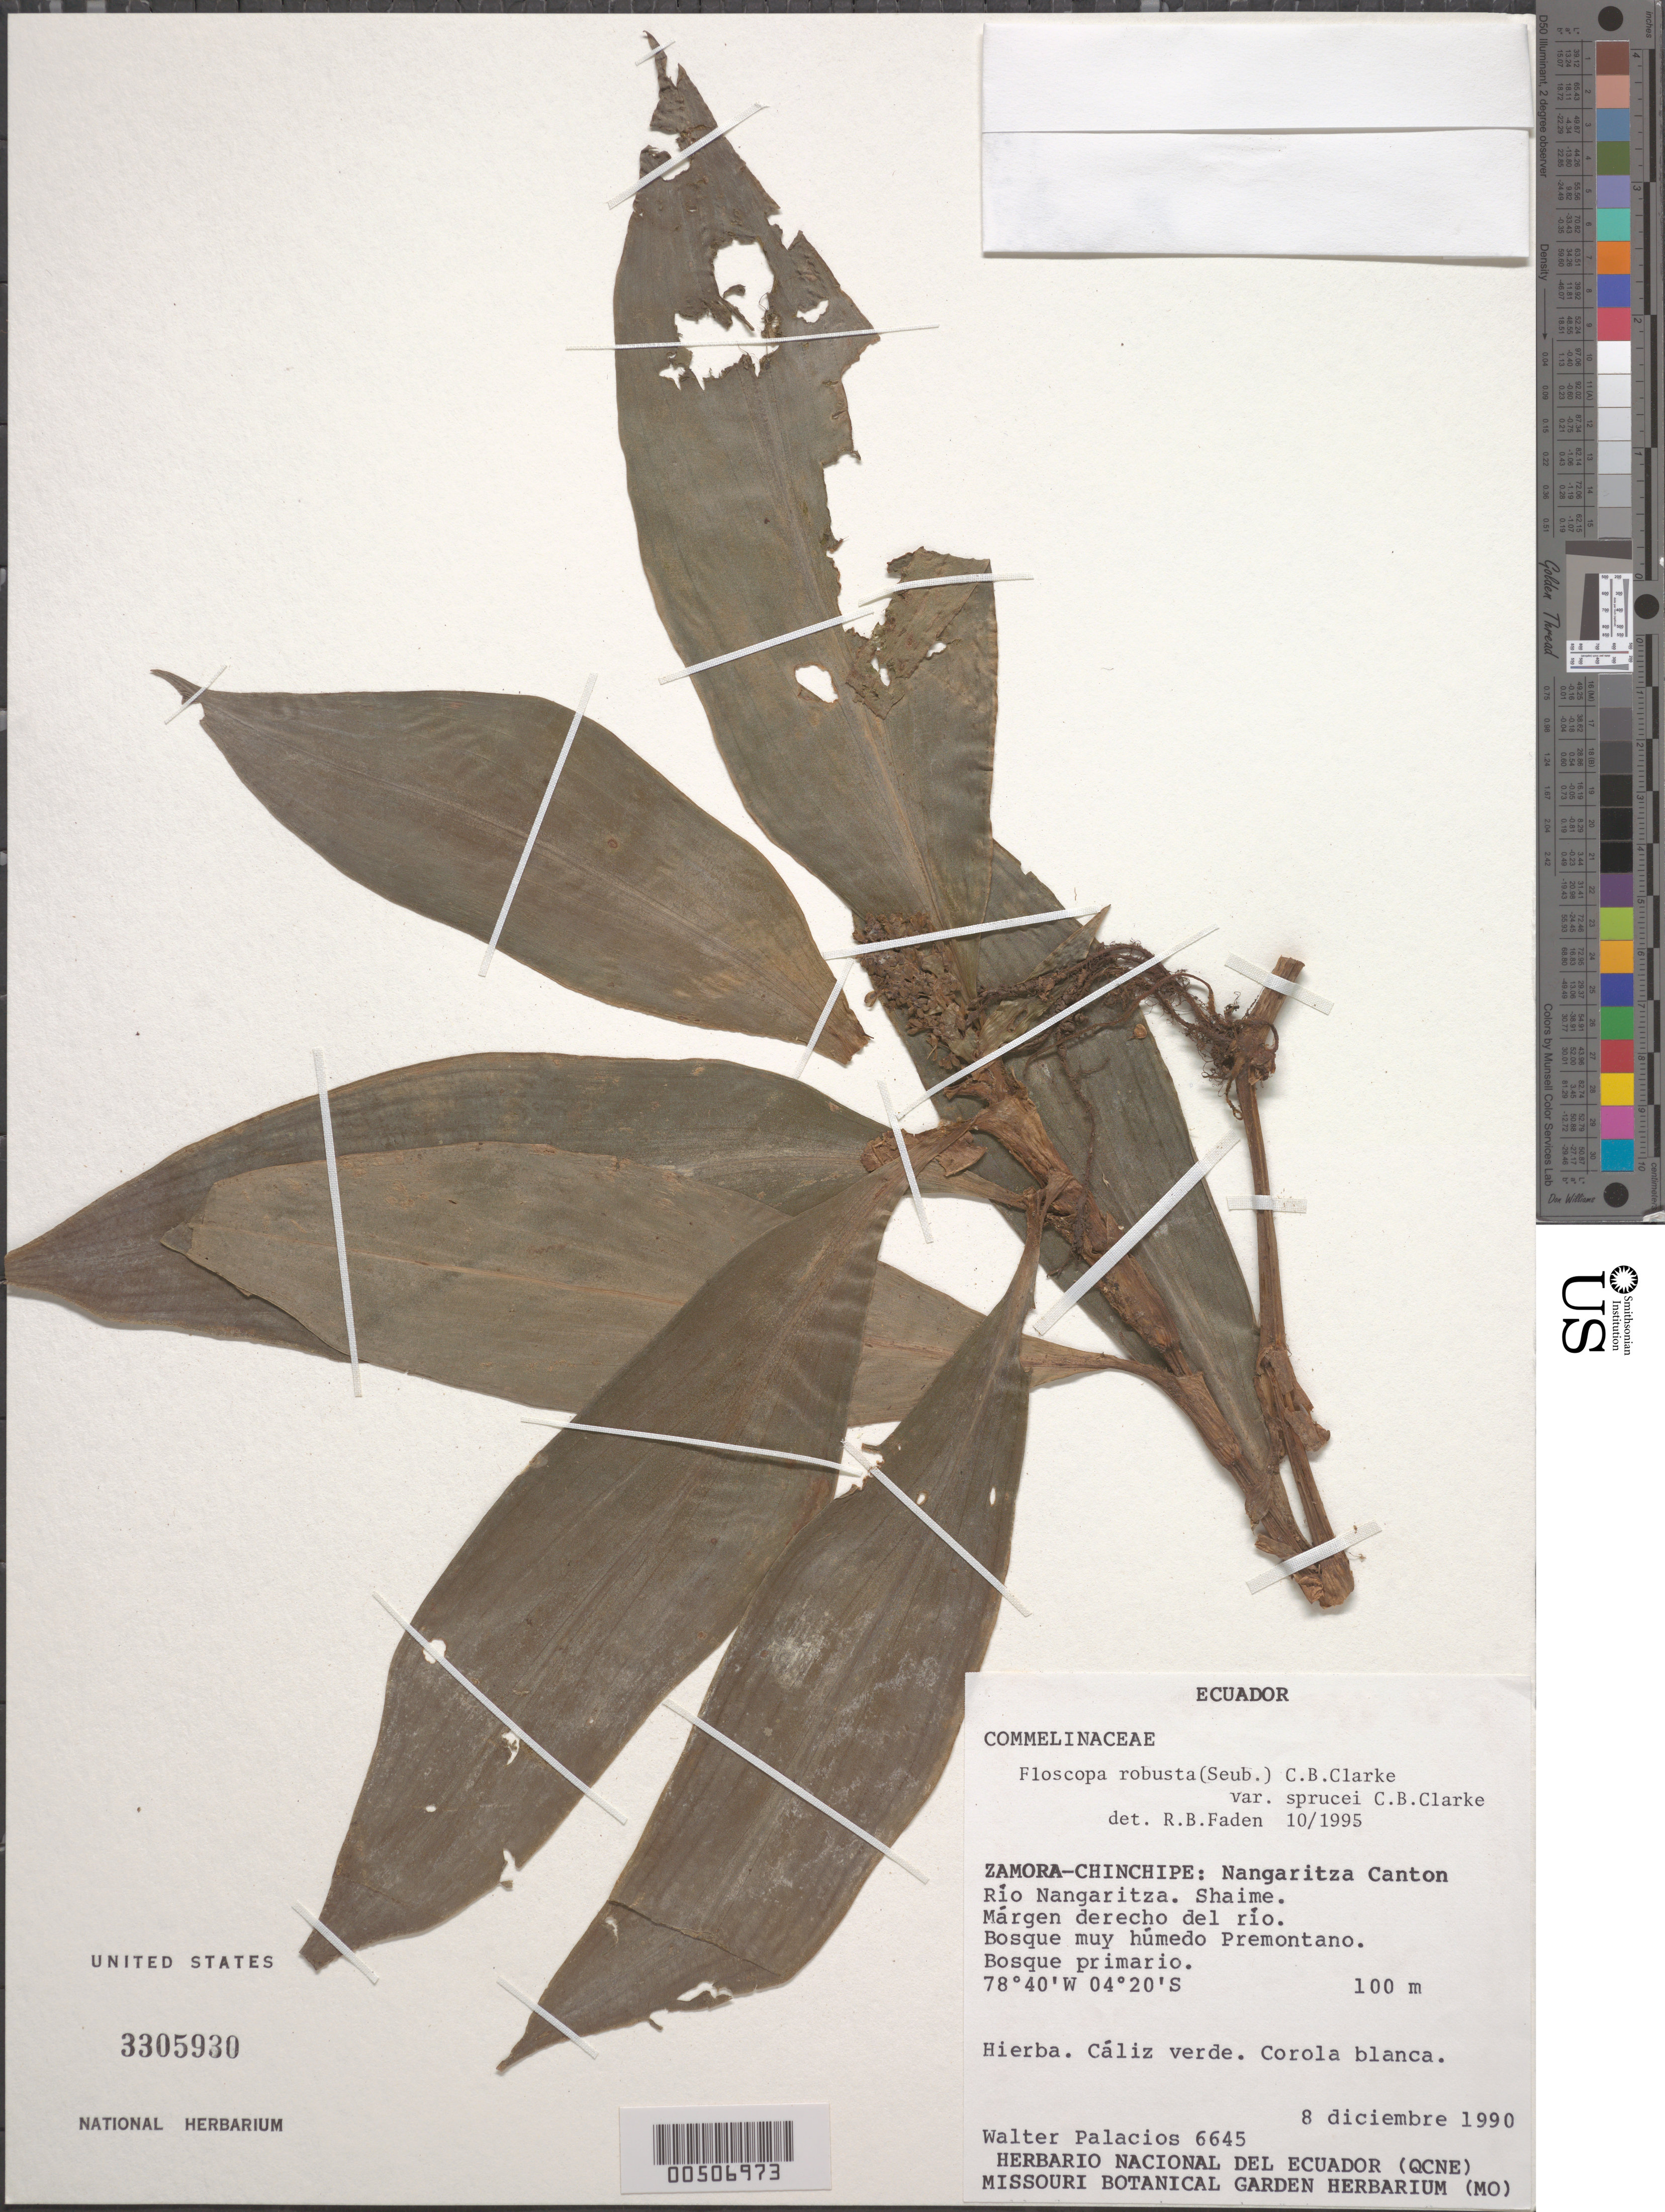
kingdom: Plantae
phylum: Tracheophyta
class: Liliopsida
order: Commelinales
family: Commelinaceae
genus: Floscopa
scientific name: Floscopa robusta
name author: (Seub.) C.B. Clarke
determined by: Faden, Robert B., (US), Smithsonian Institution - National Museum of Natural History (UNITED STATES)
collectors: W. Palacios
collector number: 6645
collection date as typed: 08 Dec 1990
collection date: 1990-12-08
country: Ecuador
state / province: Zamora-Chinchipe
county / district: Nangaritza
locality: Nangaritza Canton, Rio nangaritza, shaime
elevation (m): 100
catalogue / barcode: US 3305930